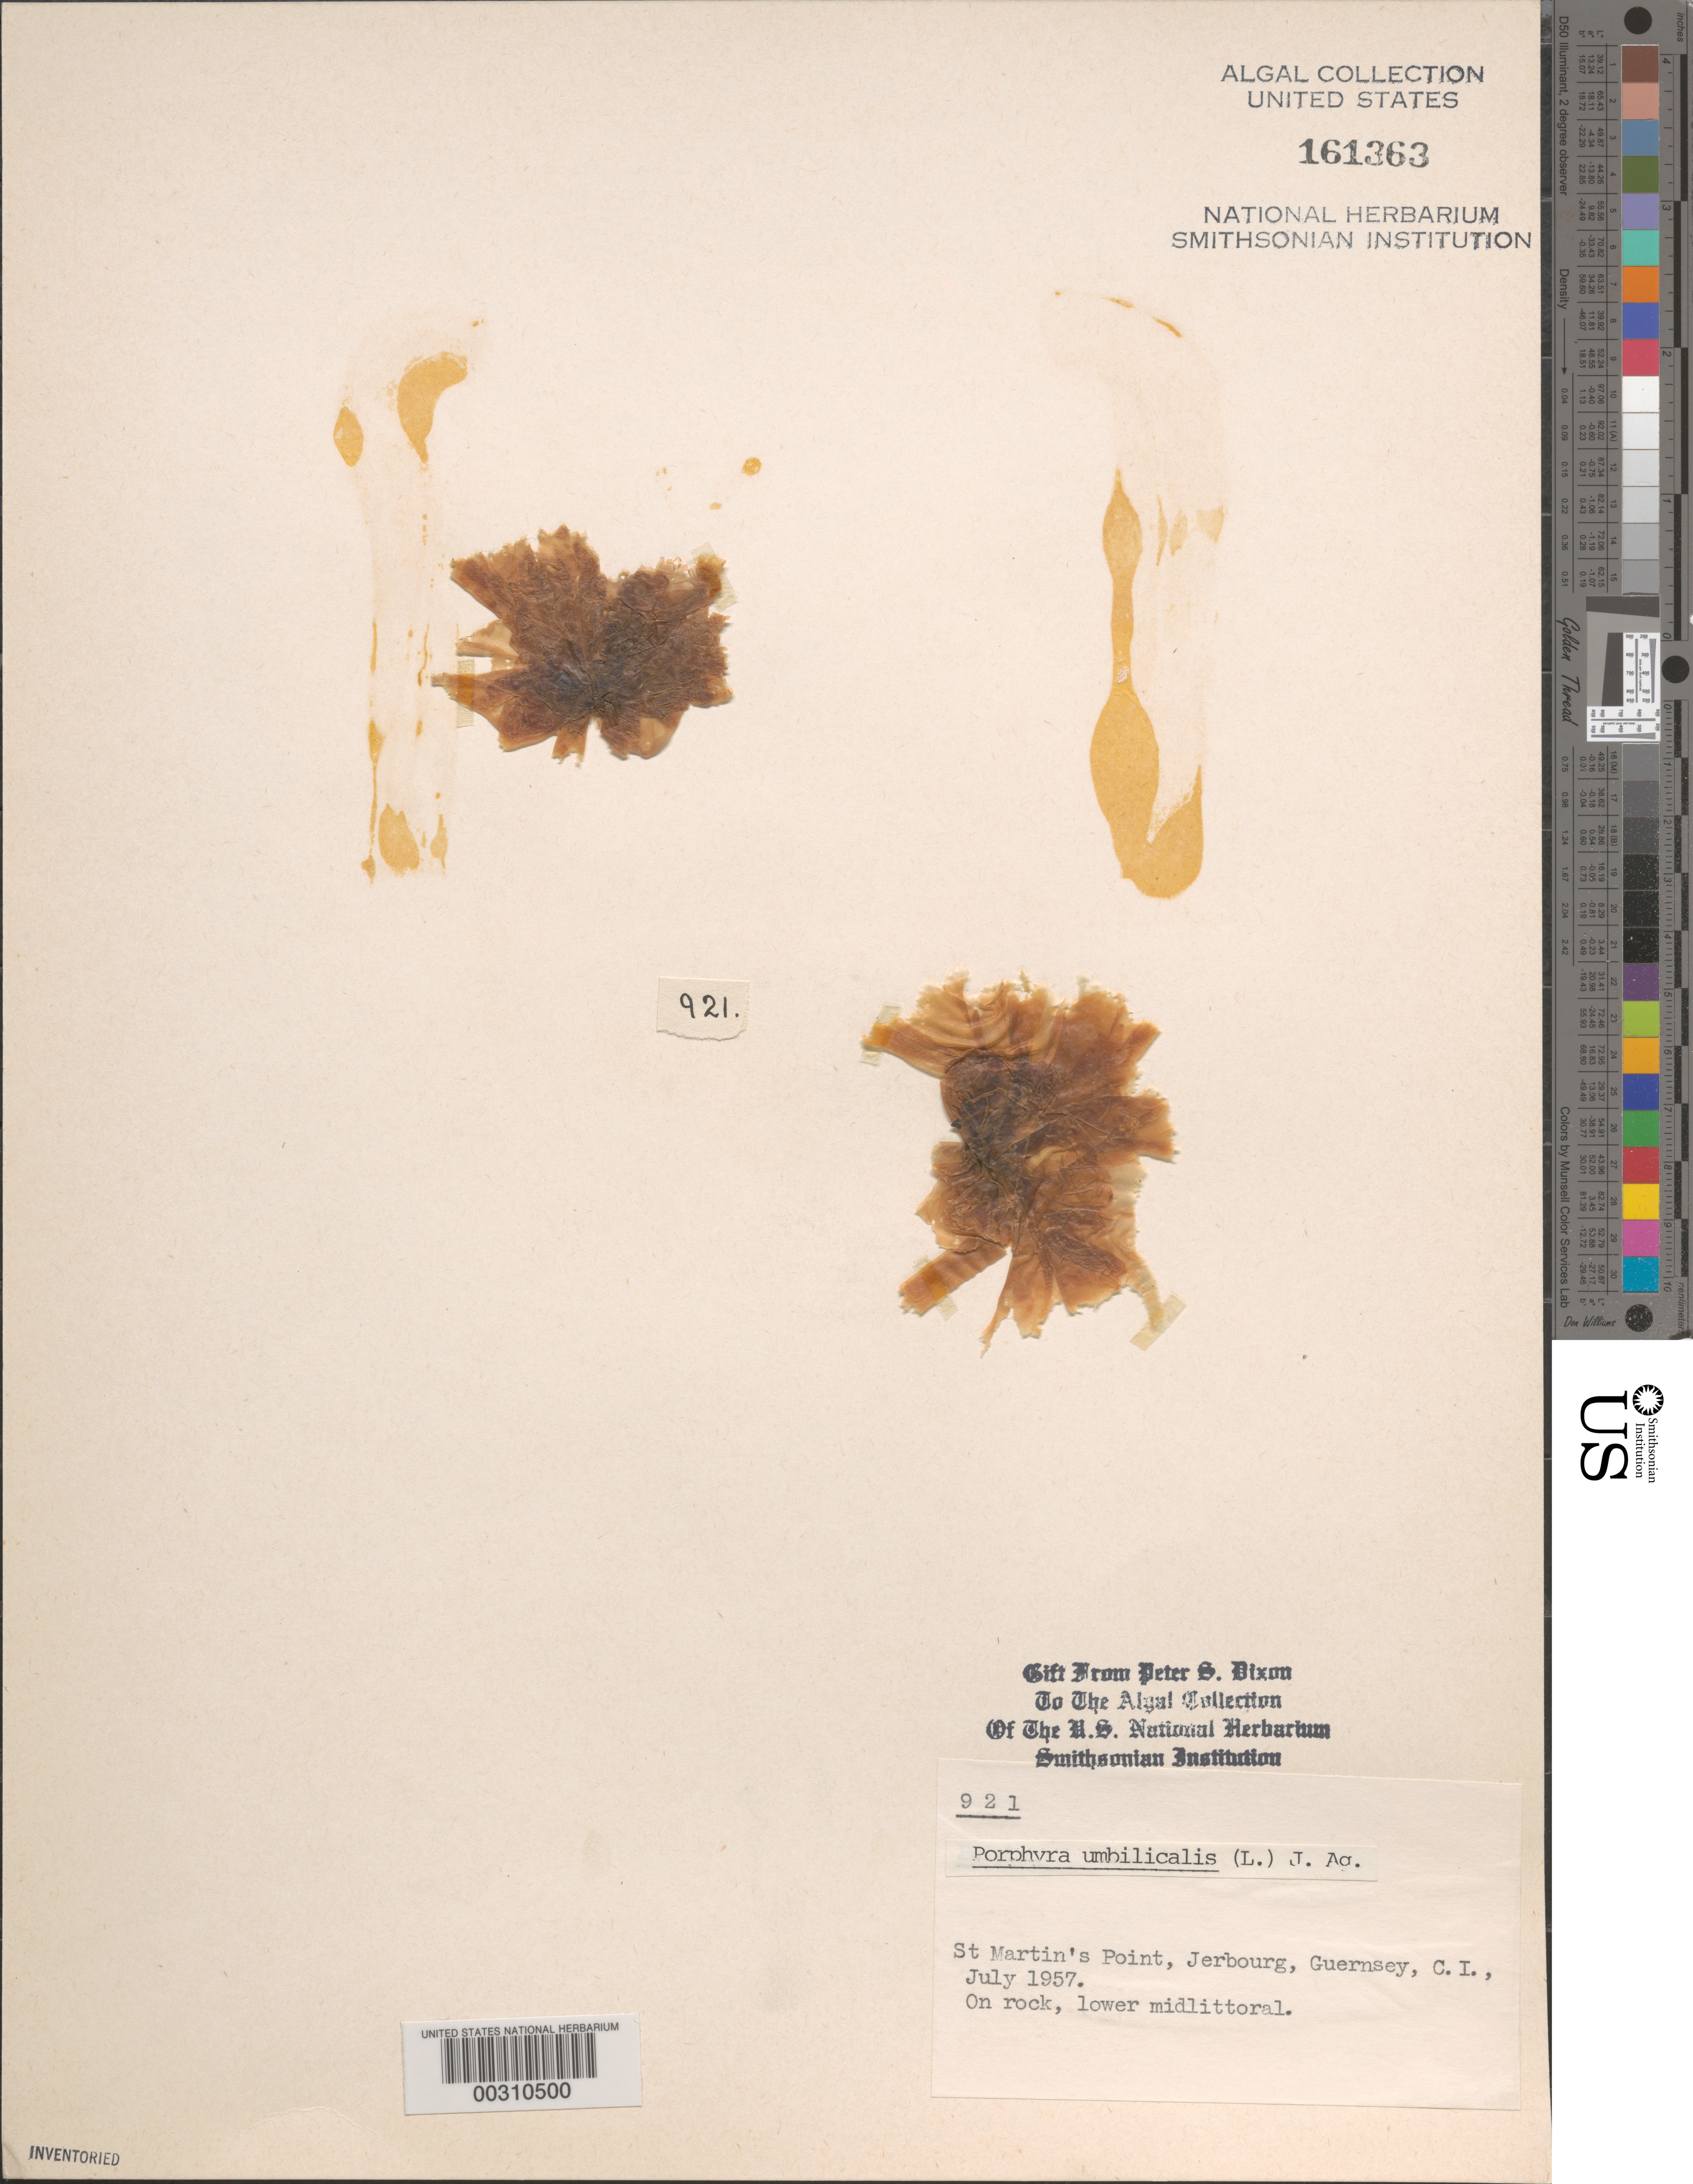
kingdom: Plantae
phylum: Rhodophyta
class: Bangiophyceae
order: Bangiales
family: Bangiaceae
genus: Porphyra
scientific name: Porphyra umbilicalis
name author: Kütz.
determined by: Dixon, P. S.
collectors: P. S. Dixon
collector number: PSD 921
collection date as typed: Jul 1957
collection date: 1957-07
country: United Kingdom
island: Guernsey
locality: St. Martin's Point, Jerbourg. Channel Islands. Bailiwick of Guernsey.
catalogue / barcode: US 161363